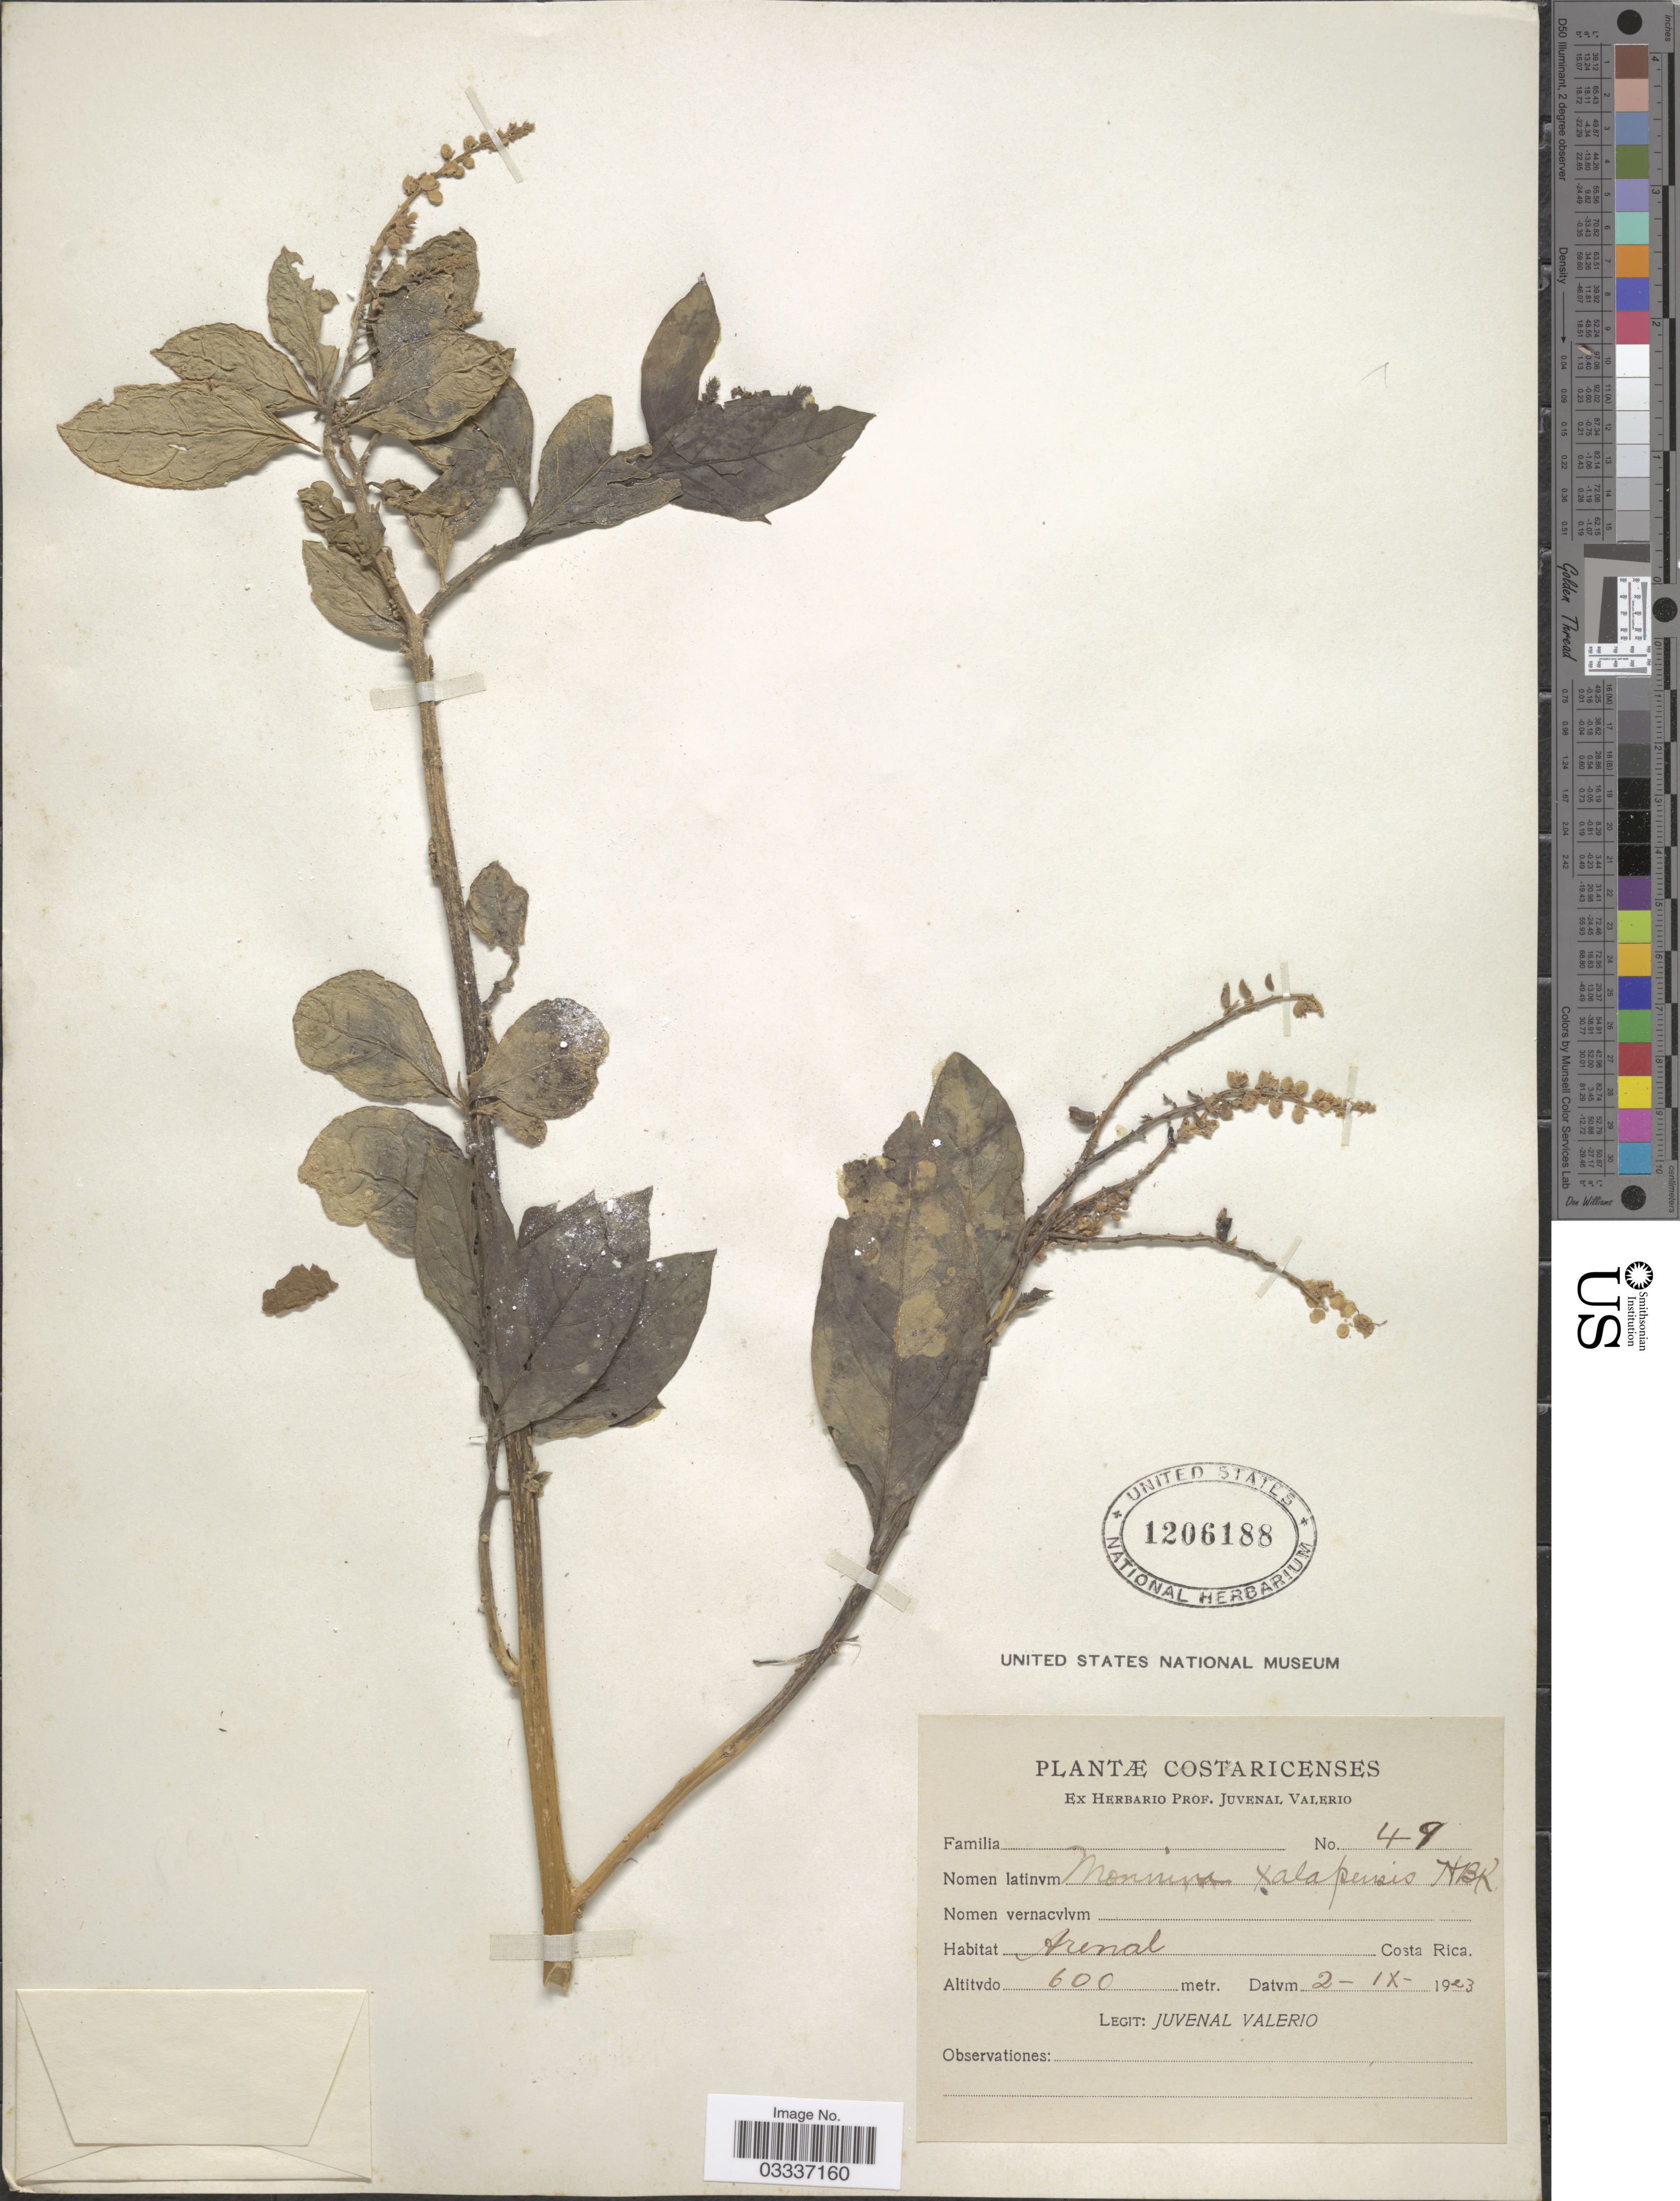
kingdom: Plantae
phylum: Tracheophyta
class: Magnoliopsida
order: Fabales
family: Polygalaceae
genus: Monnina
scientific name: Monnina xalapensis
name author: Kunth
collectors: J. Valerio R.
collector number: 49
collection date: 1923-09-02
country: Costa Rica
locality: Arenal.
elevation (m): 600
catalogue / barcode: US 1206188